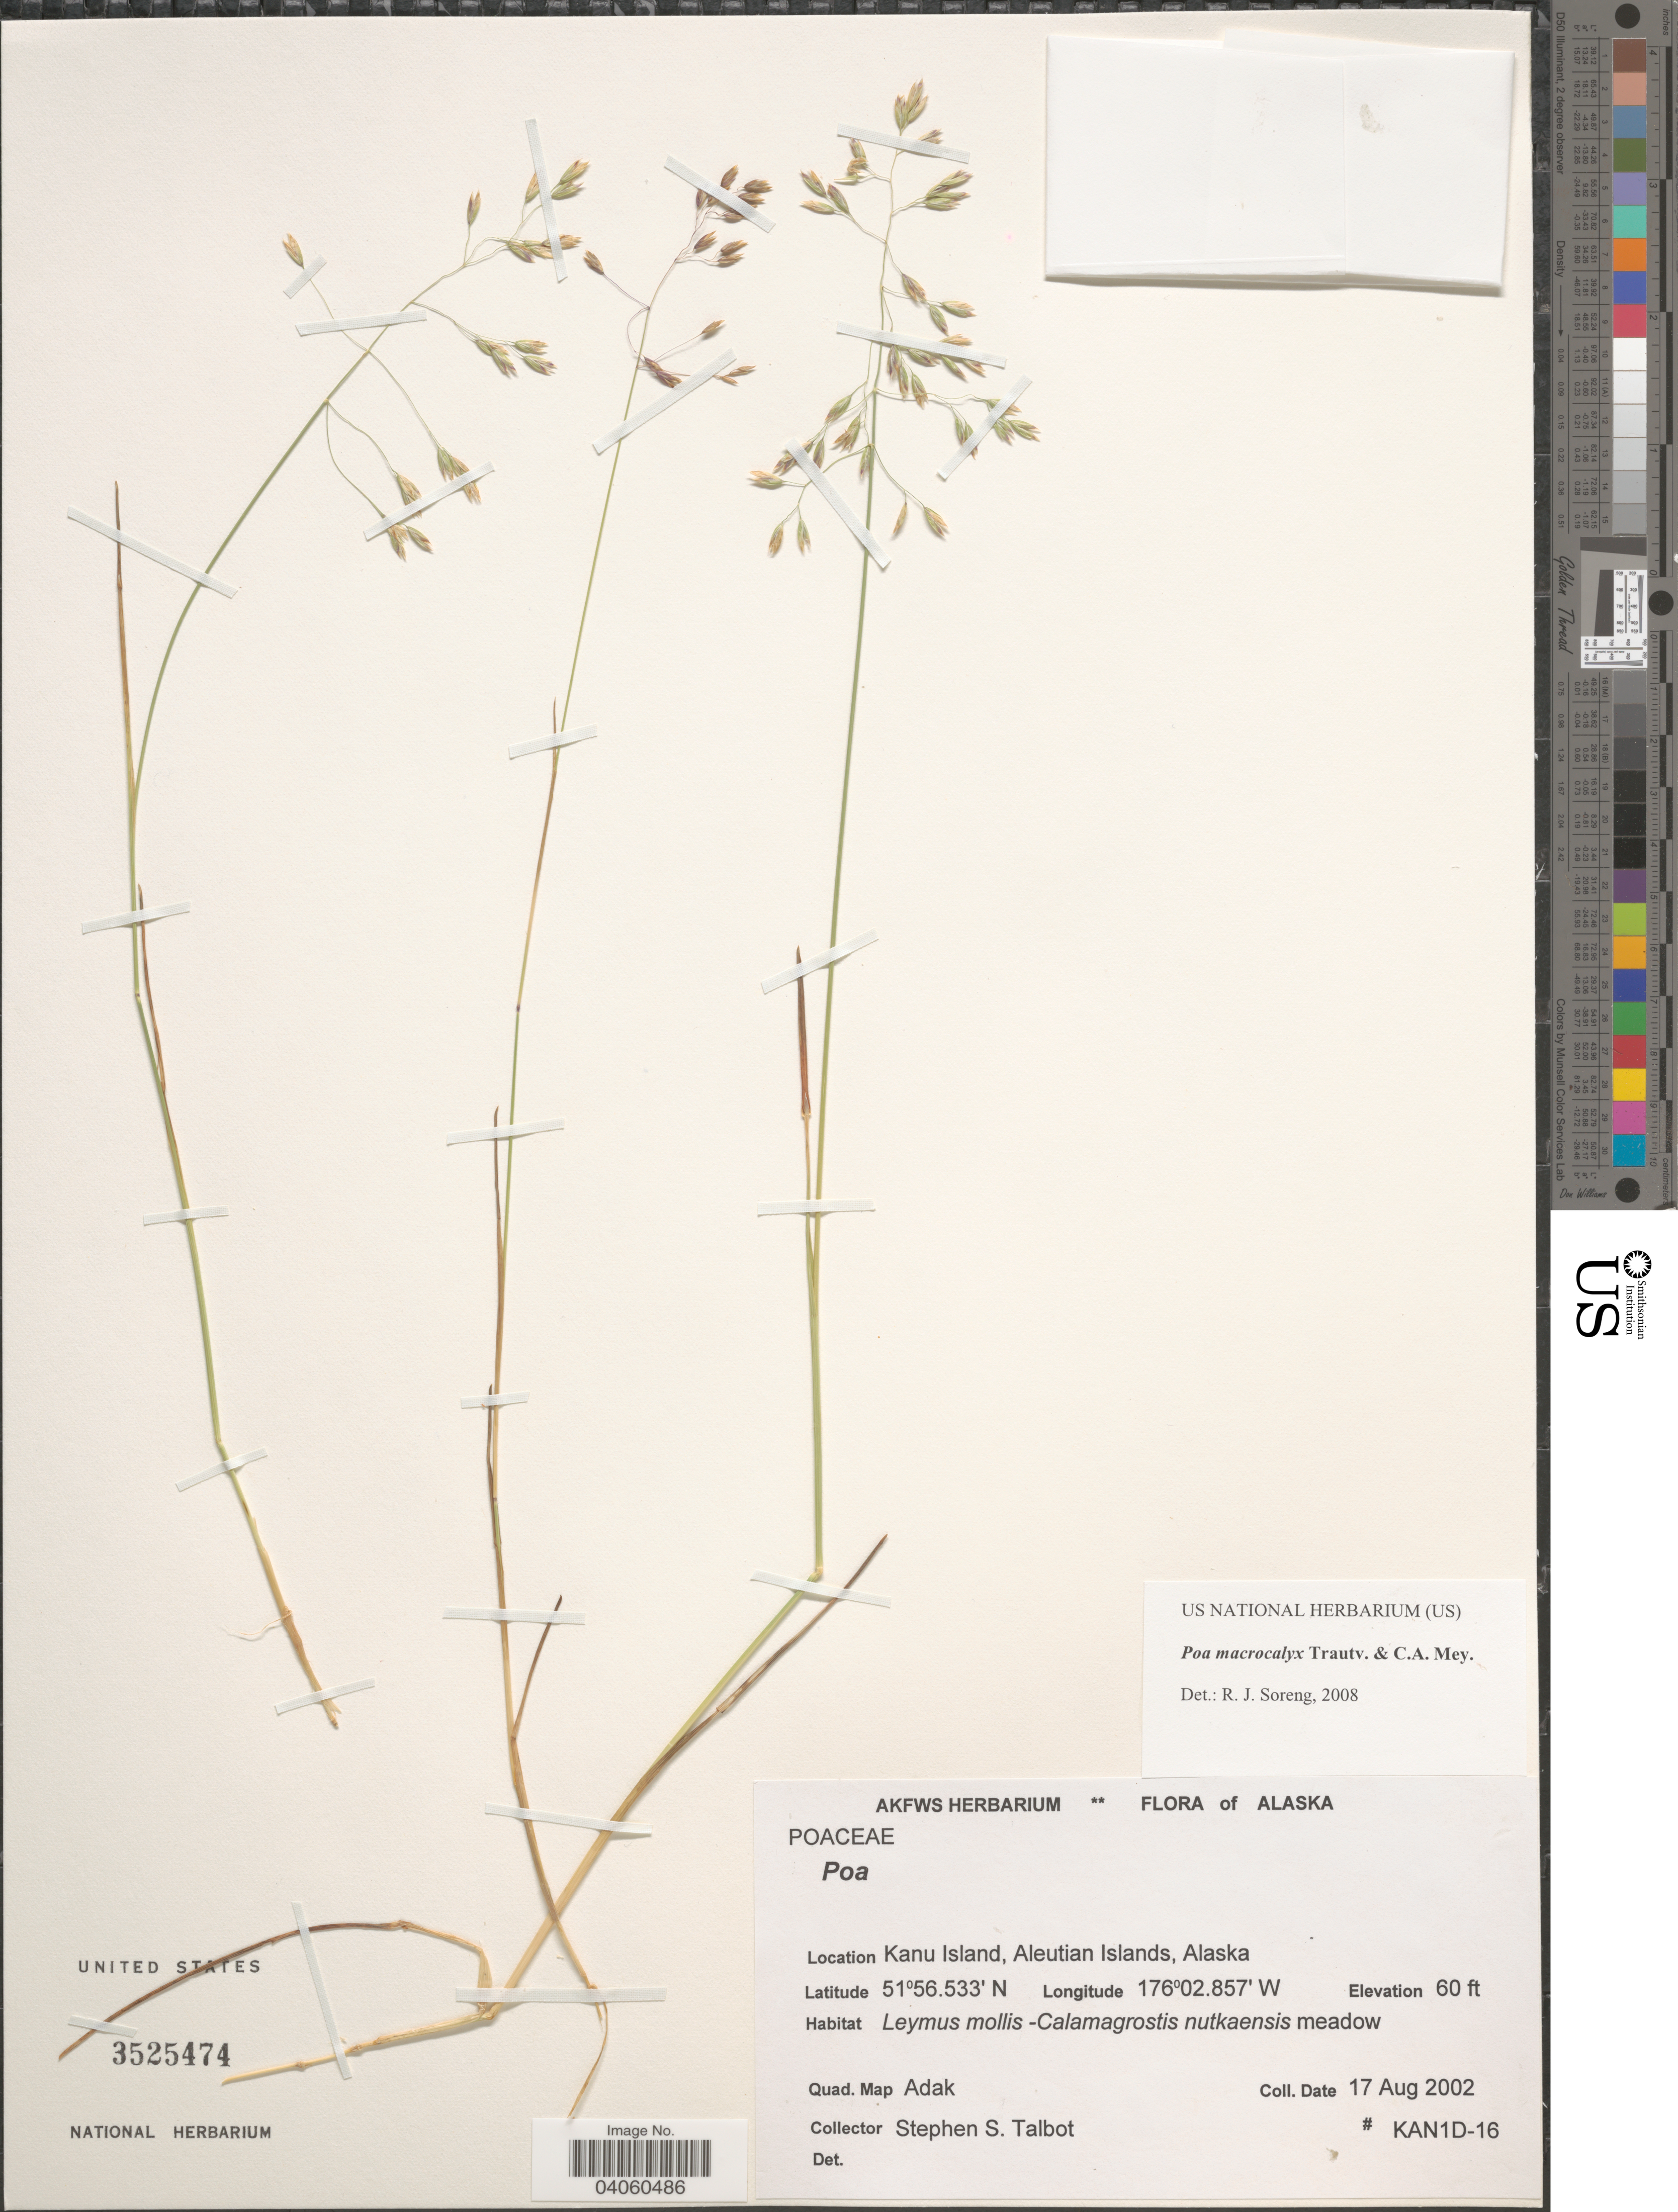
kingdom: Plantae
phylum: Tracheophyta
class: Liliopsida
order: Poales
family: Poaceae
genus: Poa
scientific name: Poa macrocalyx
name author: Trautv. & C.A. Mey.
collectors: S. S. Talbot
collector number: KAN1D-16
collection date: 2002-08-17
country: United States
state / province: Alaska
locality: Kanu Island, Aleutian Islands. Quad. Map Adak.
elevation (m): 18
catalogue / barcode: US 3525474